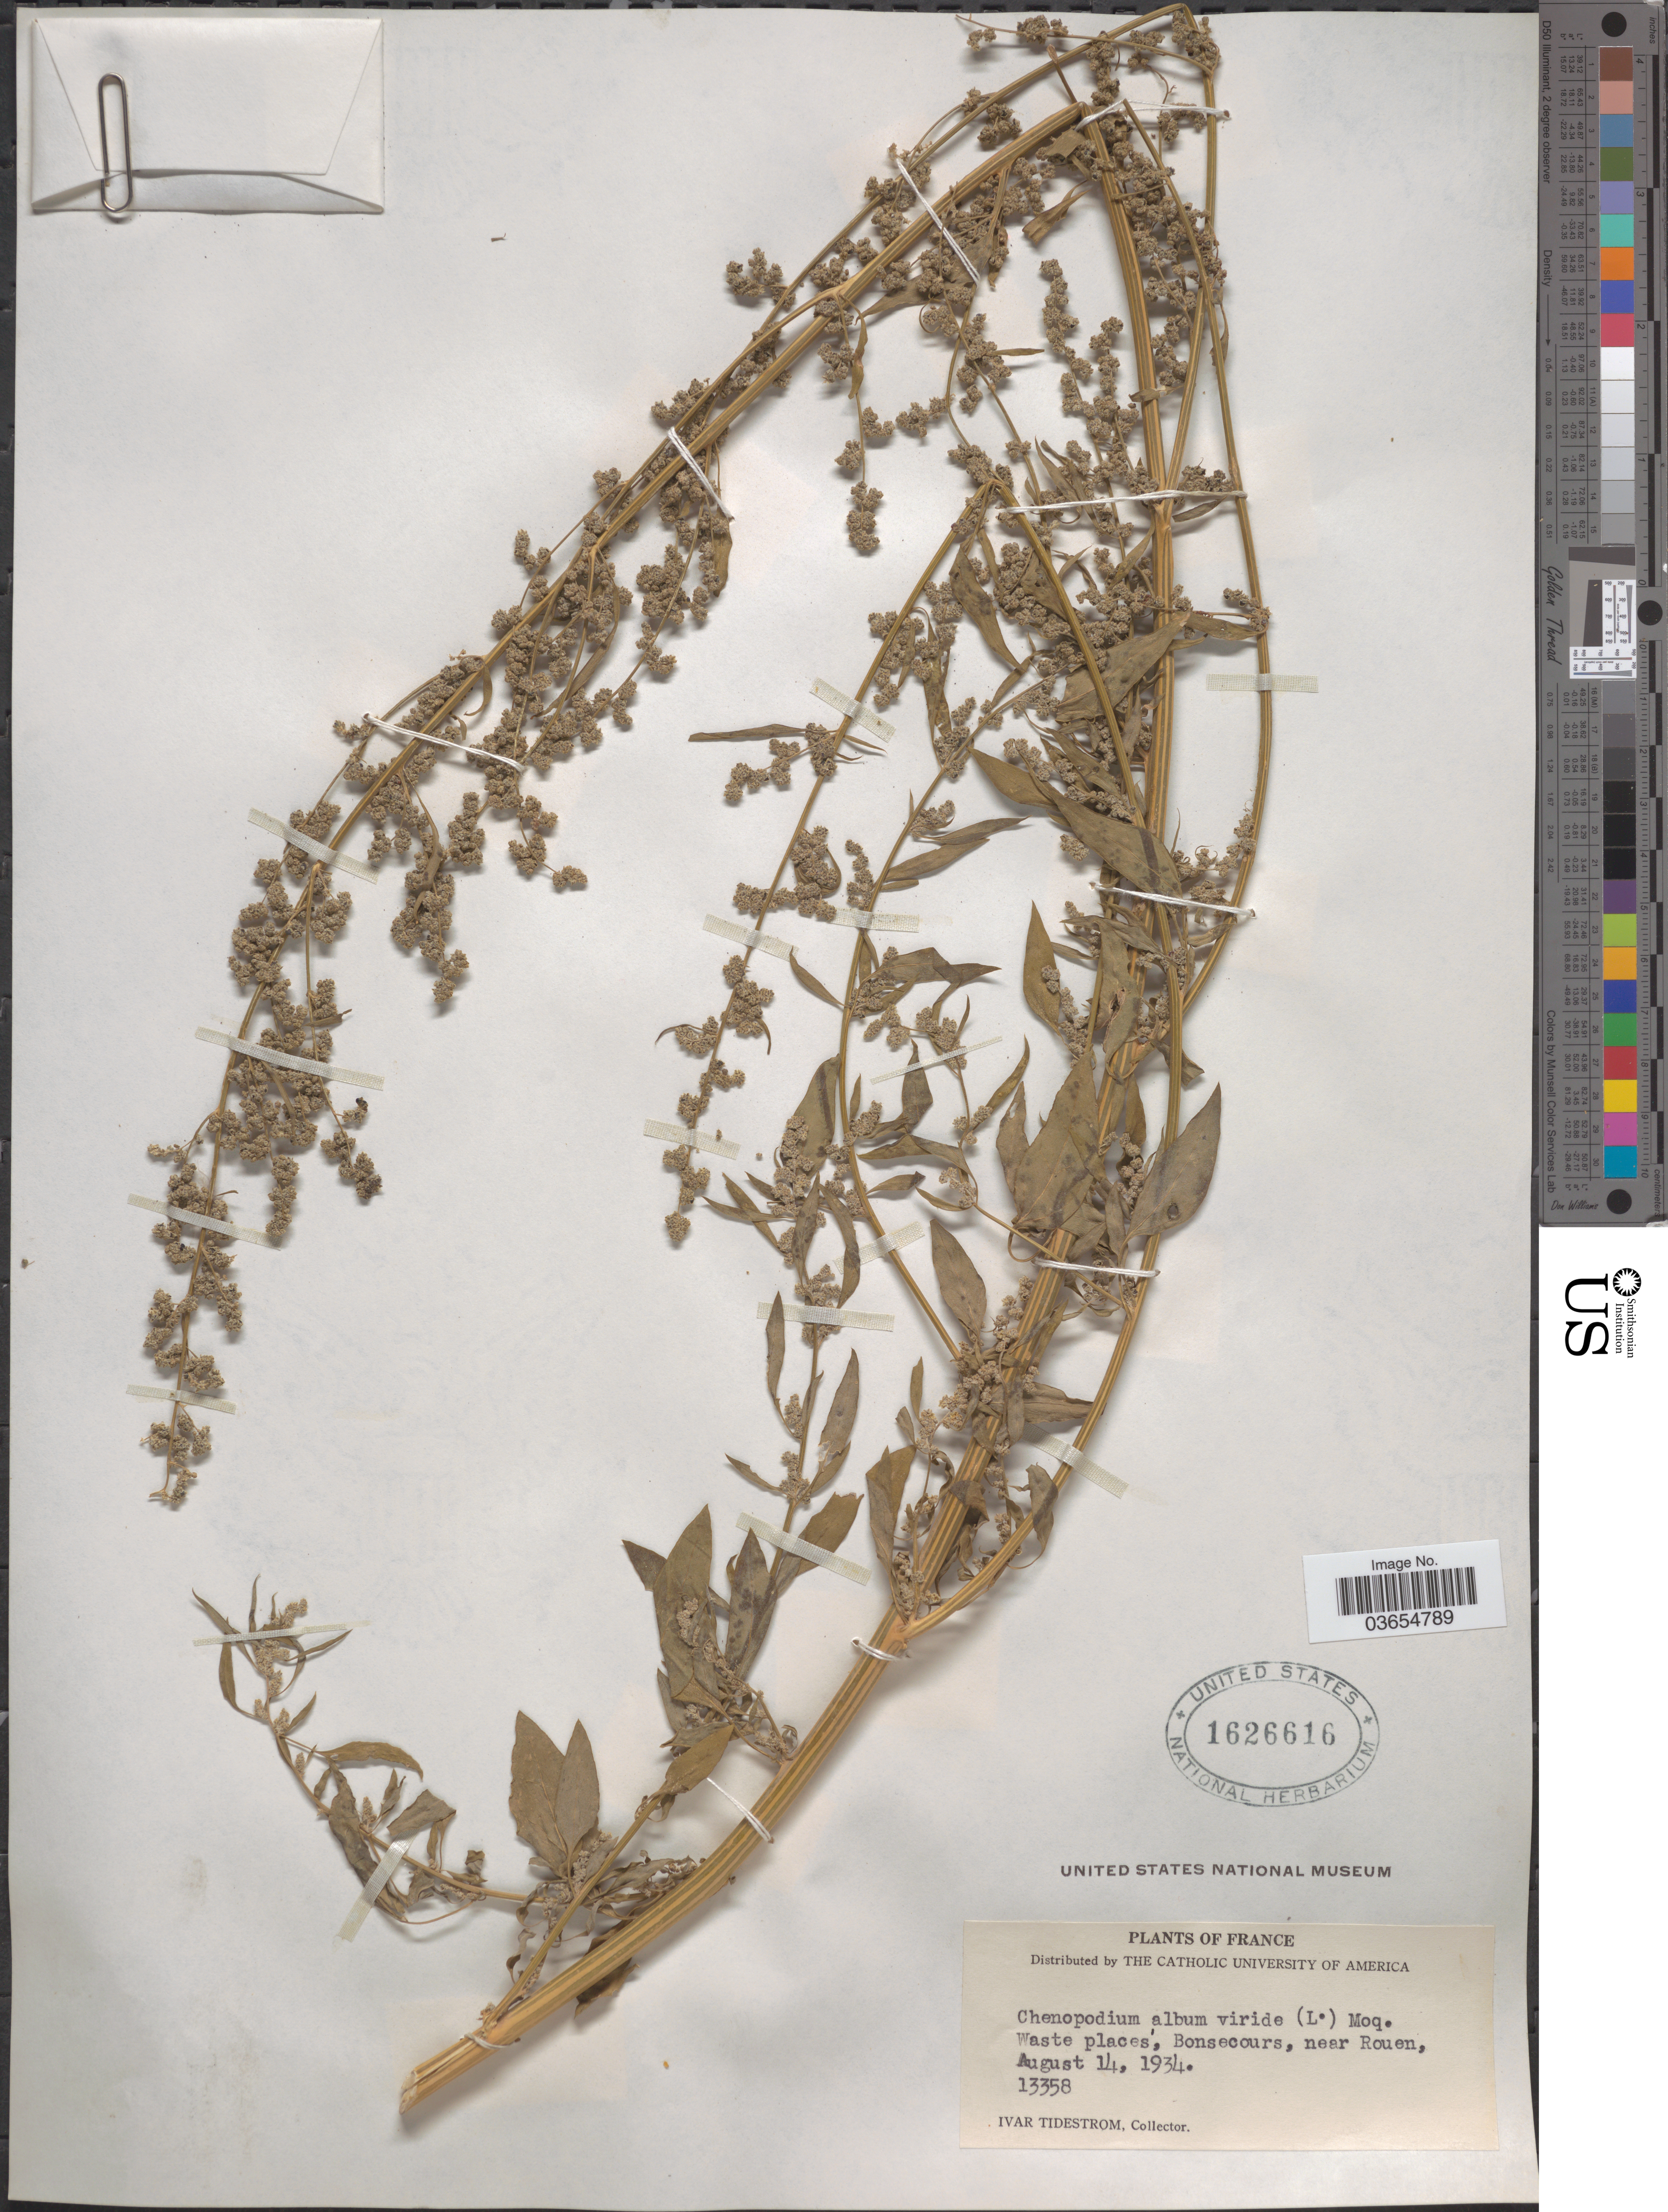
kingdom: Plantae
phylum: Tracheophyta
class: Magnoliopsida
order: Caryophyllales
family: Amaranthaceae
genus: Chenopodium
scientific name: Chenopodium album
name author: L.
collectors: I. F. Tidestrom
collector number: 13358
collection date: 1934-08-14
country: France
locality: Waste places, Bonsecours, near Rouen.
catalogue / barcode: US 1626616